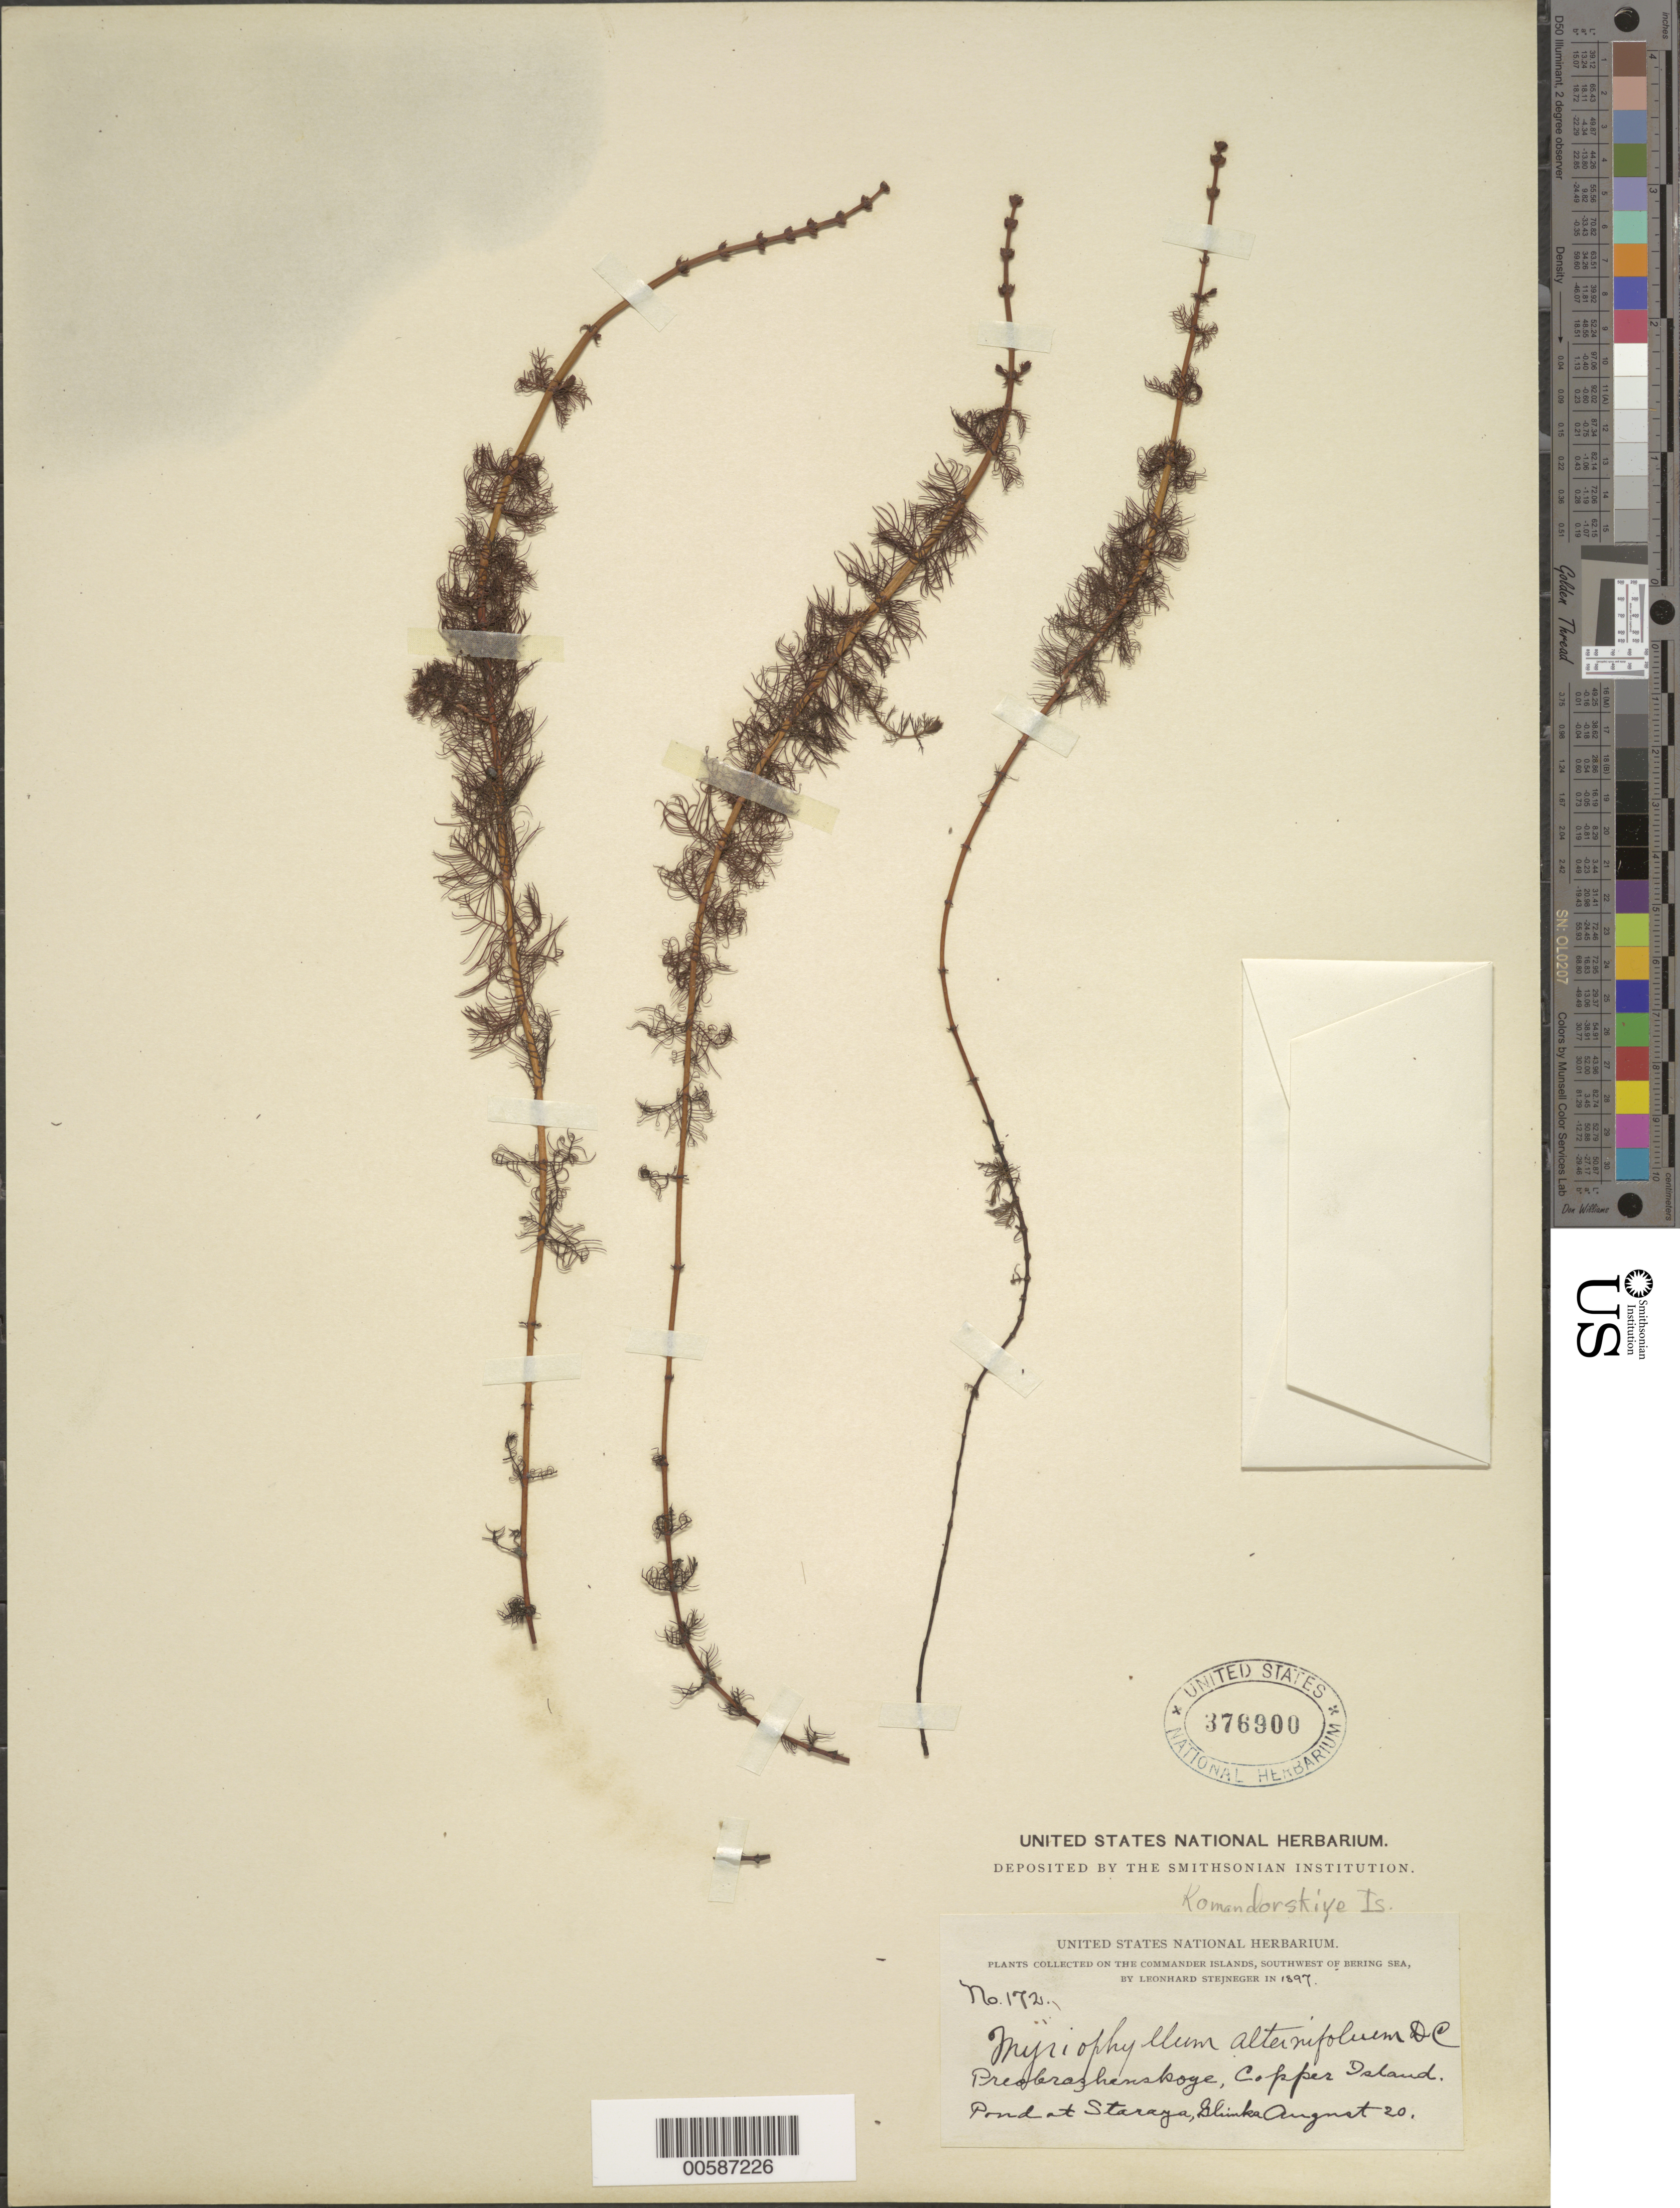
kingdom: Plantae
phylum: Tracheophyta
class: Magnoliopsida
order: Saxifragales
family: Haloragaceae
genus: Myriophyllum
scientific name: Myriophyllum exalbescens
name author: Fernald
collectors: L. Stejneger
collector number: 172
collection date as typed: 20 Aug 1897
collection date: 1897-08-20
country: Russian Federation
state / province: Kamchatka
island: Copper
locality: Preobrazhenskoye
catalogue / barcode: US 376900